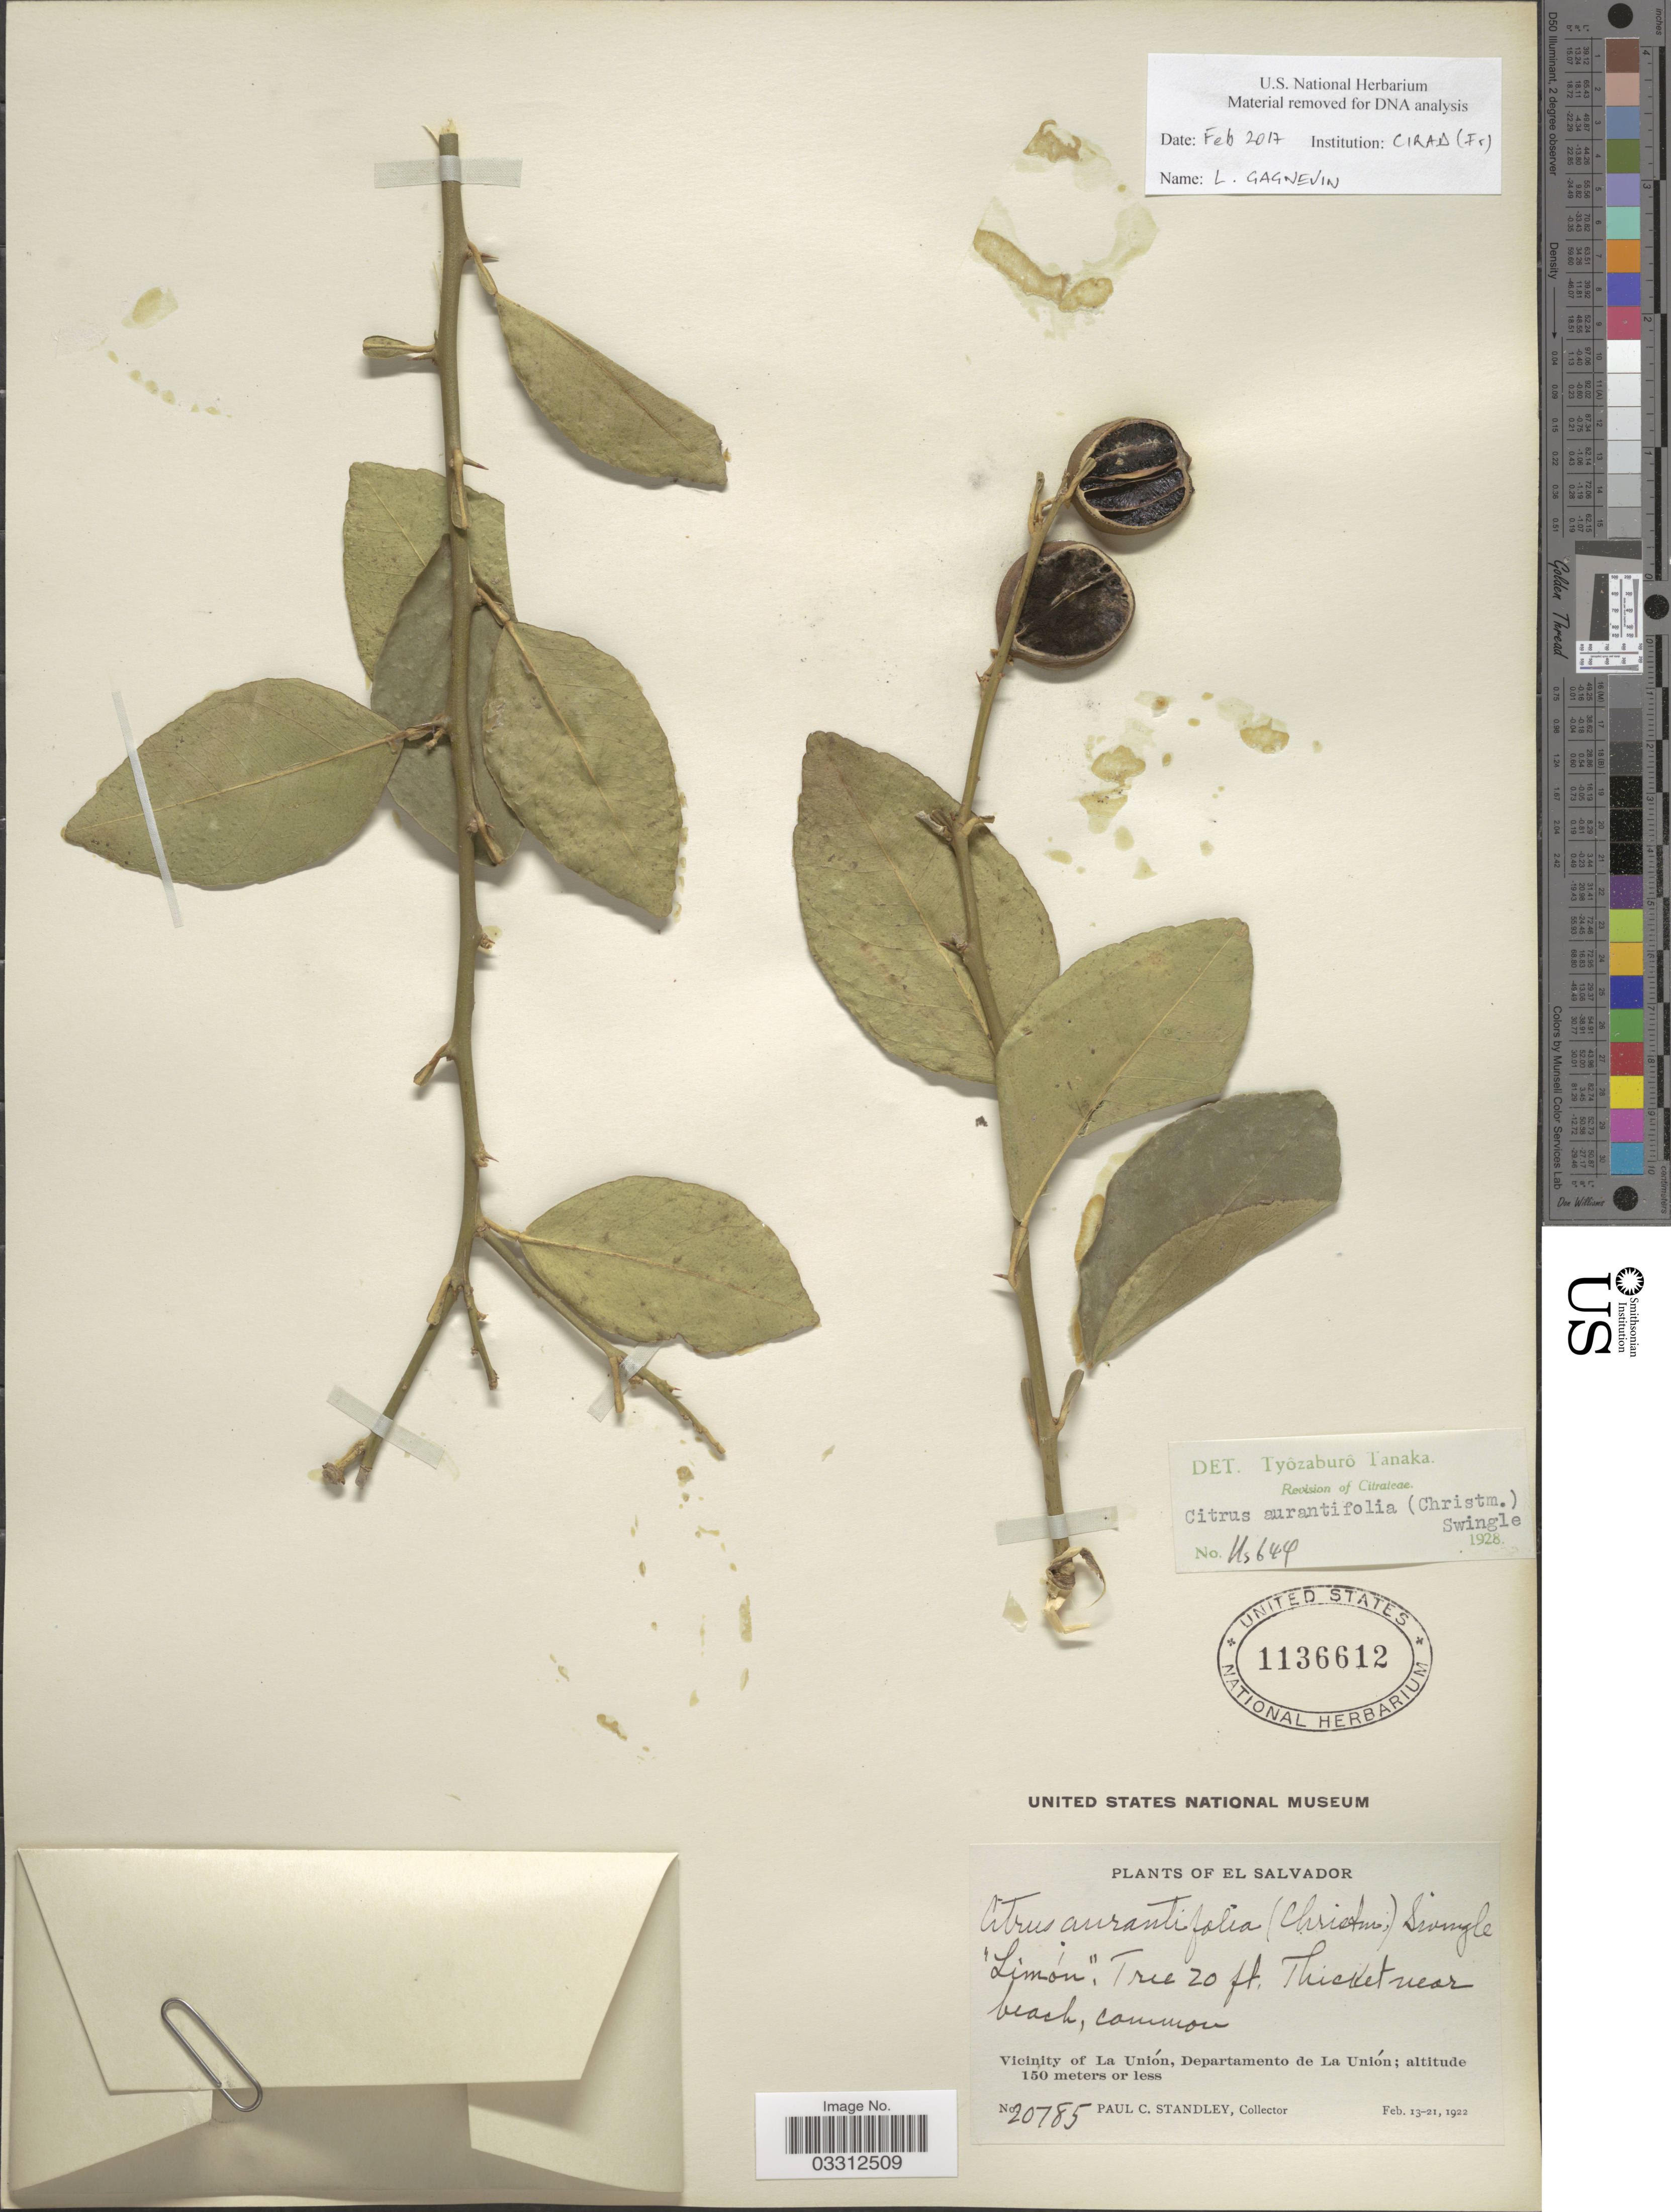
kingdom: Plantae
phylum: Tracheophyta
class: Magnoliopsida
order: Sapindales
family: Rutaceae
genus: Citrus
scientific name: Citrus x aurantifolia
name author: (Christm.) Swingle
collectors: P. C. Standley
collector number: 20785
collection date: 1922-02-13/1922-02-21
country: El Salvador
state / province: La Union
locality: Vicinity of La Unión, Departamento de La Unión.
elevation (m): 150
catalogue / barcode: US 1136612